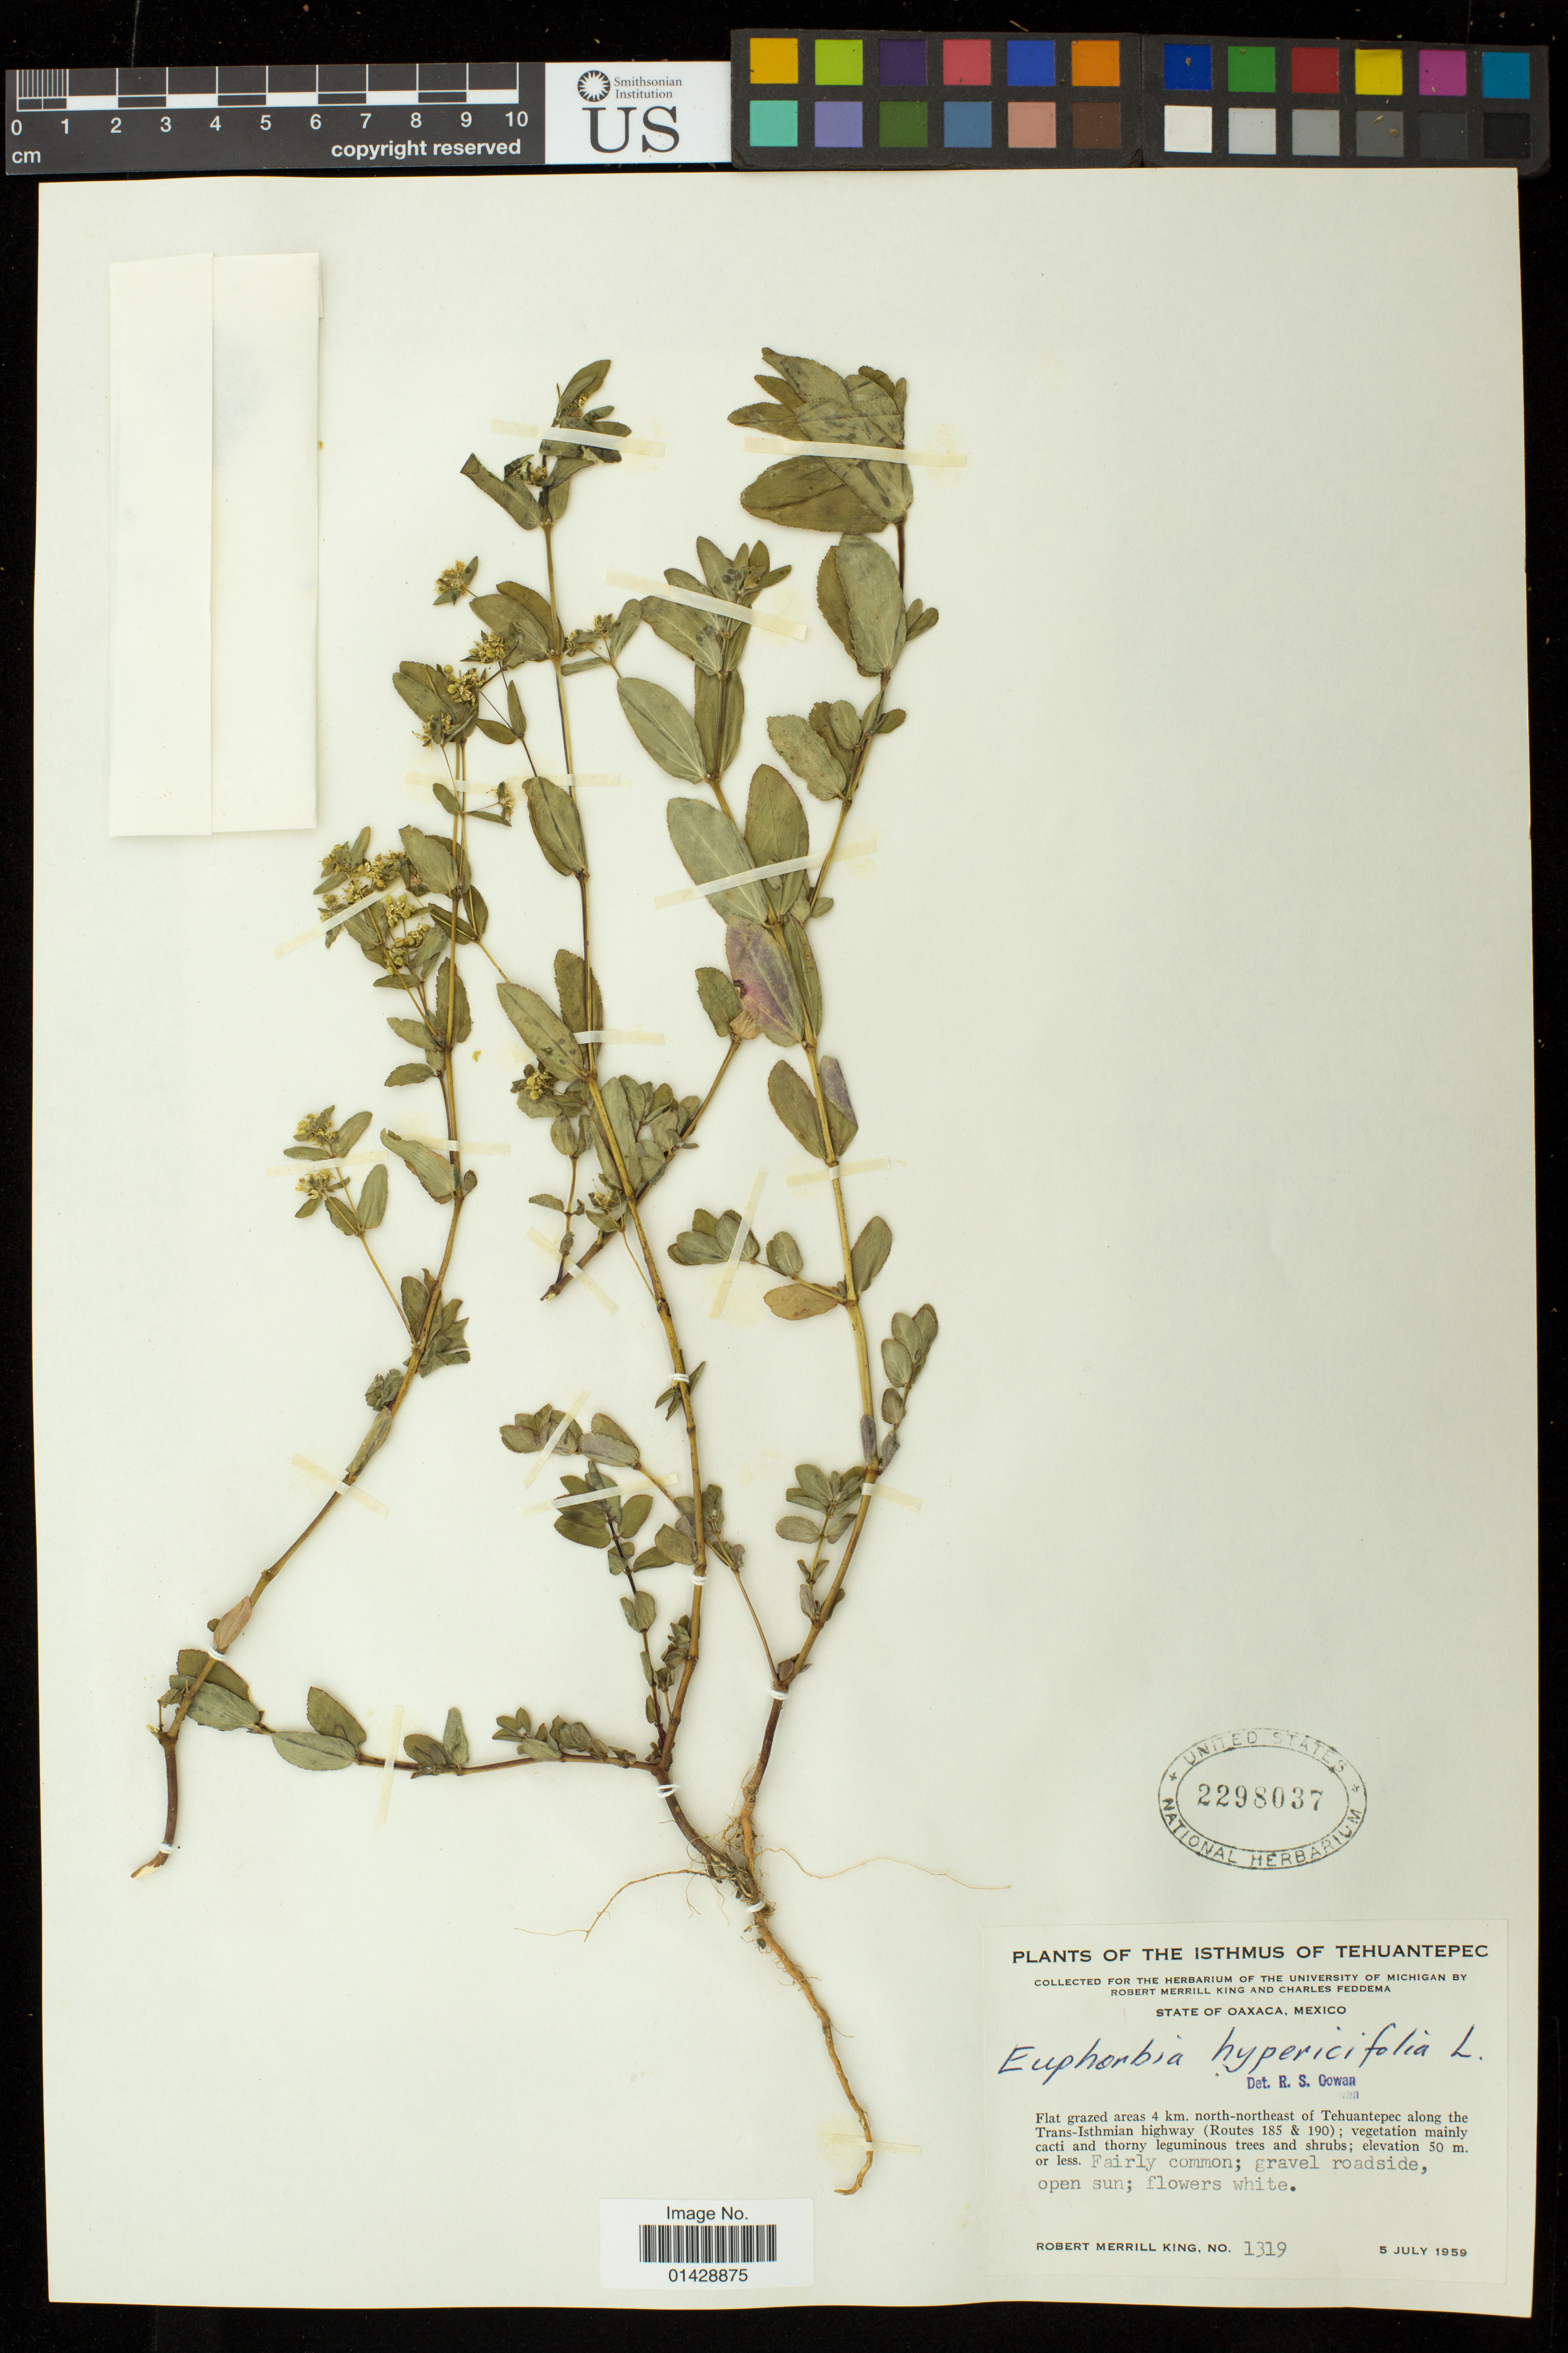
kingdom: Plantae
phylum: Tracheophyta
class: Magnoliopsida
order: Malpighiales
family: Euphorbiaceae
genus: Euphorbia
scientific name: Euphorbia lasiocarpa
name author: Klotzsch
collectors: R. M. King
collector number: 1319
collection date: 1959-07-05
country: Mexico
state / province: Oaxaca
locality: Flat grazed areas 4 km. north-northeast of Tehuantepec along the Trans-Isthmian highway (Routes 185 & 190)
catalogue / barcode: US 2298037